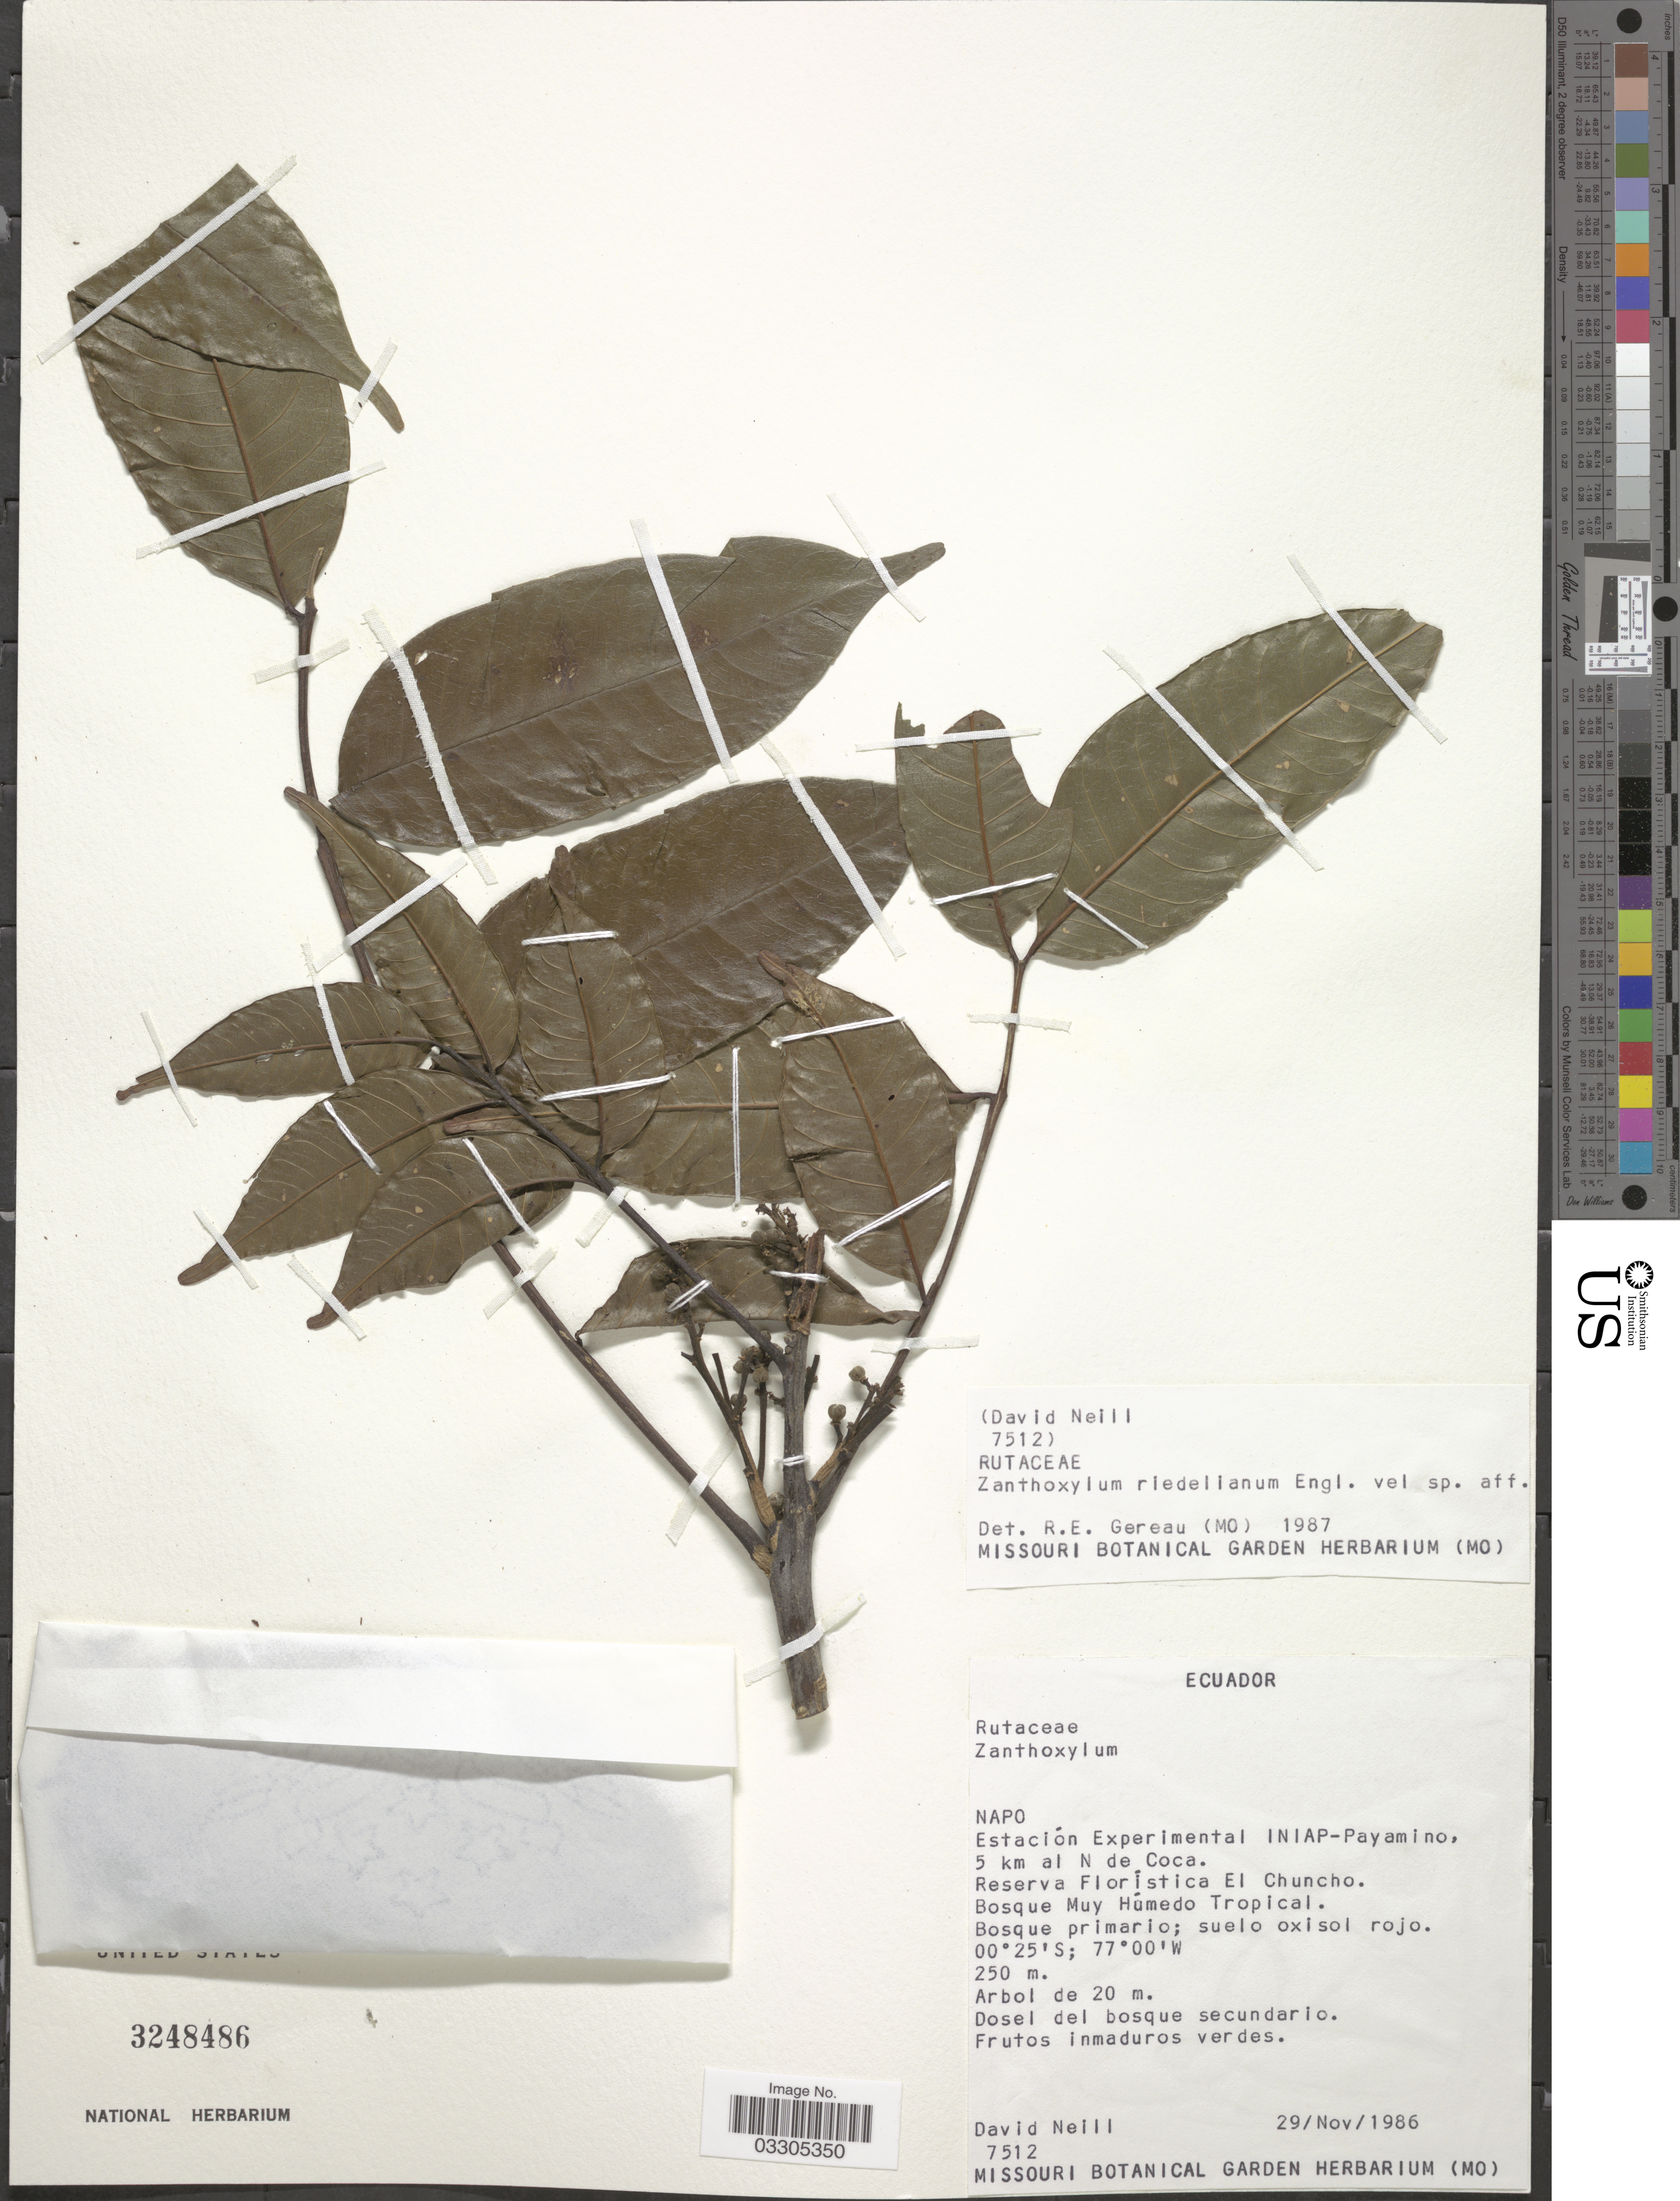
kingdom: Plantae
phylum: Tracheophyta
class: Magnoliopsida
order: Sapindales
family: Rutaceae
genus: Zanthoxylum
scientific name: Zanthoxylum hygrophilum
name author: (Cuatrec.) P.G. Waterman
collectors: D. A. Neill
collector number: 7512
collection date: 1986-11-29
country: Ecuador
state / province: Napo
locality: Estación Experimental INIAP-Payamino, 5 km al N de Coca. Reserva Floristica El Chuncho.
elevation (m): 250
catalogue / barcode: US 3248486